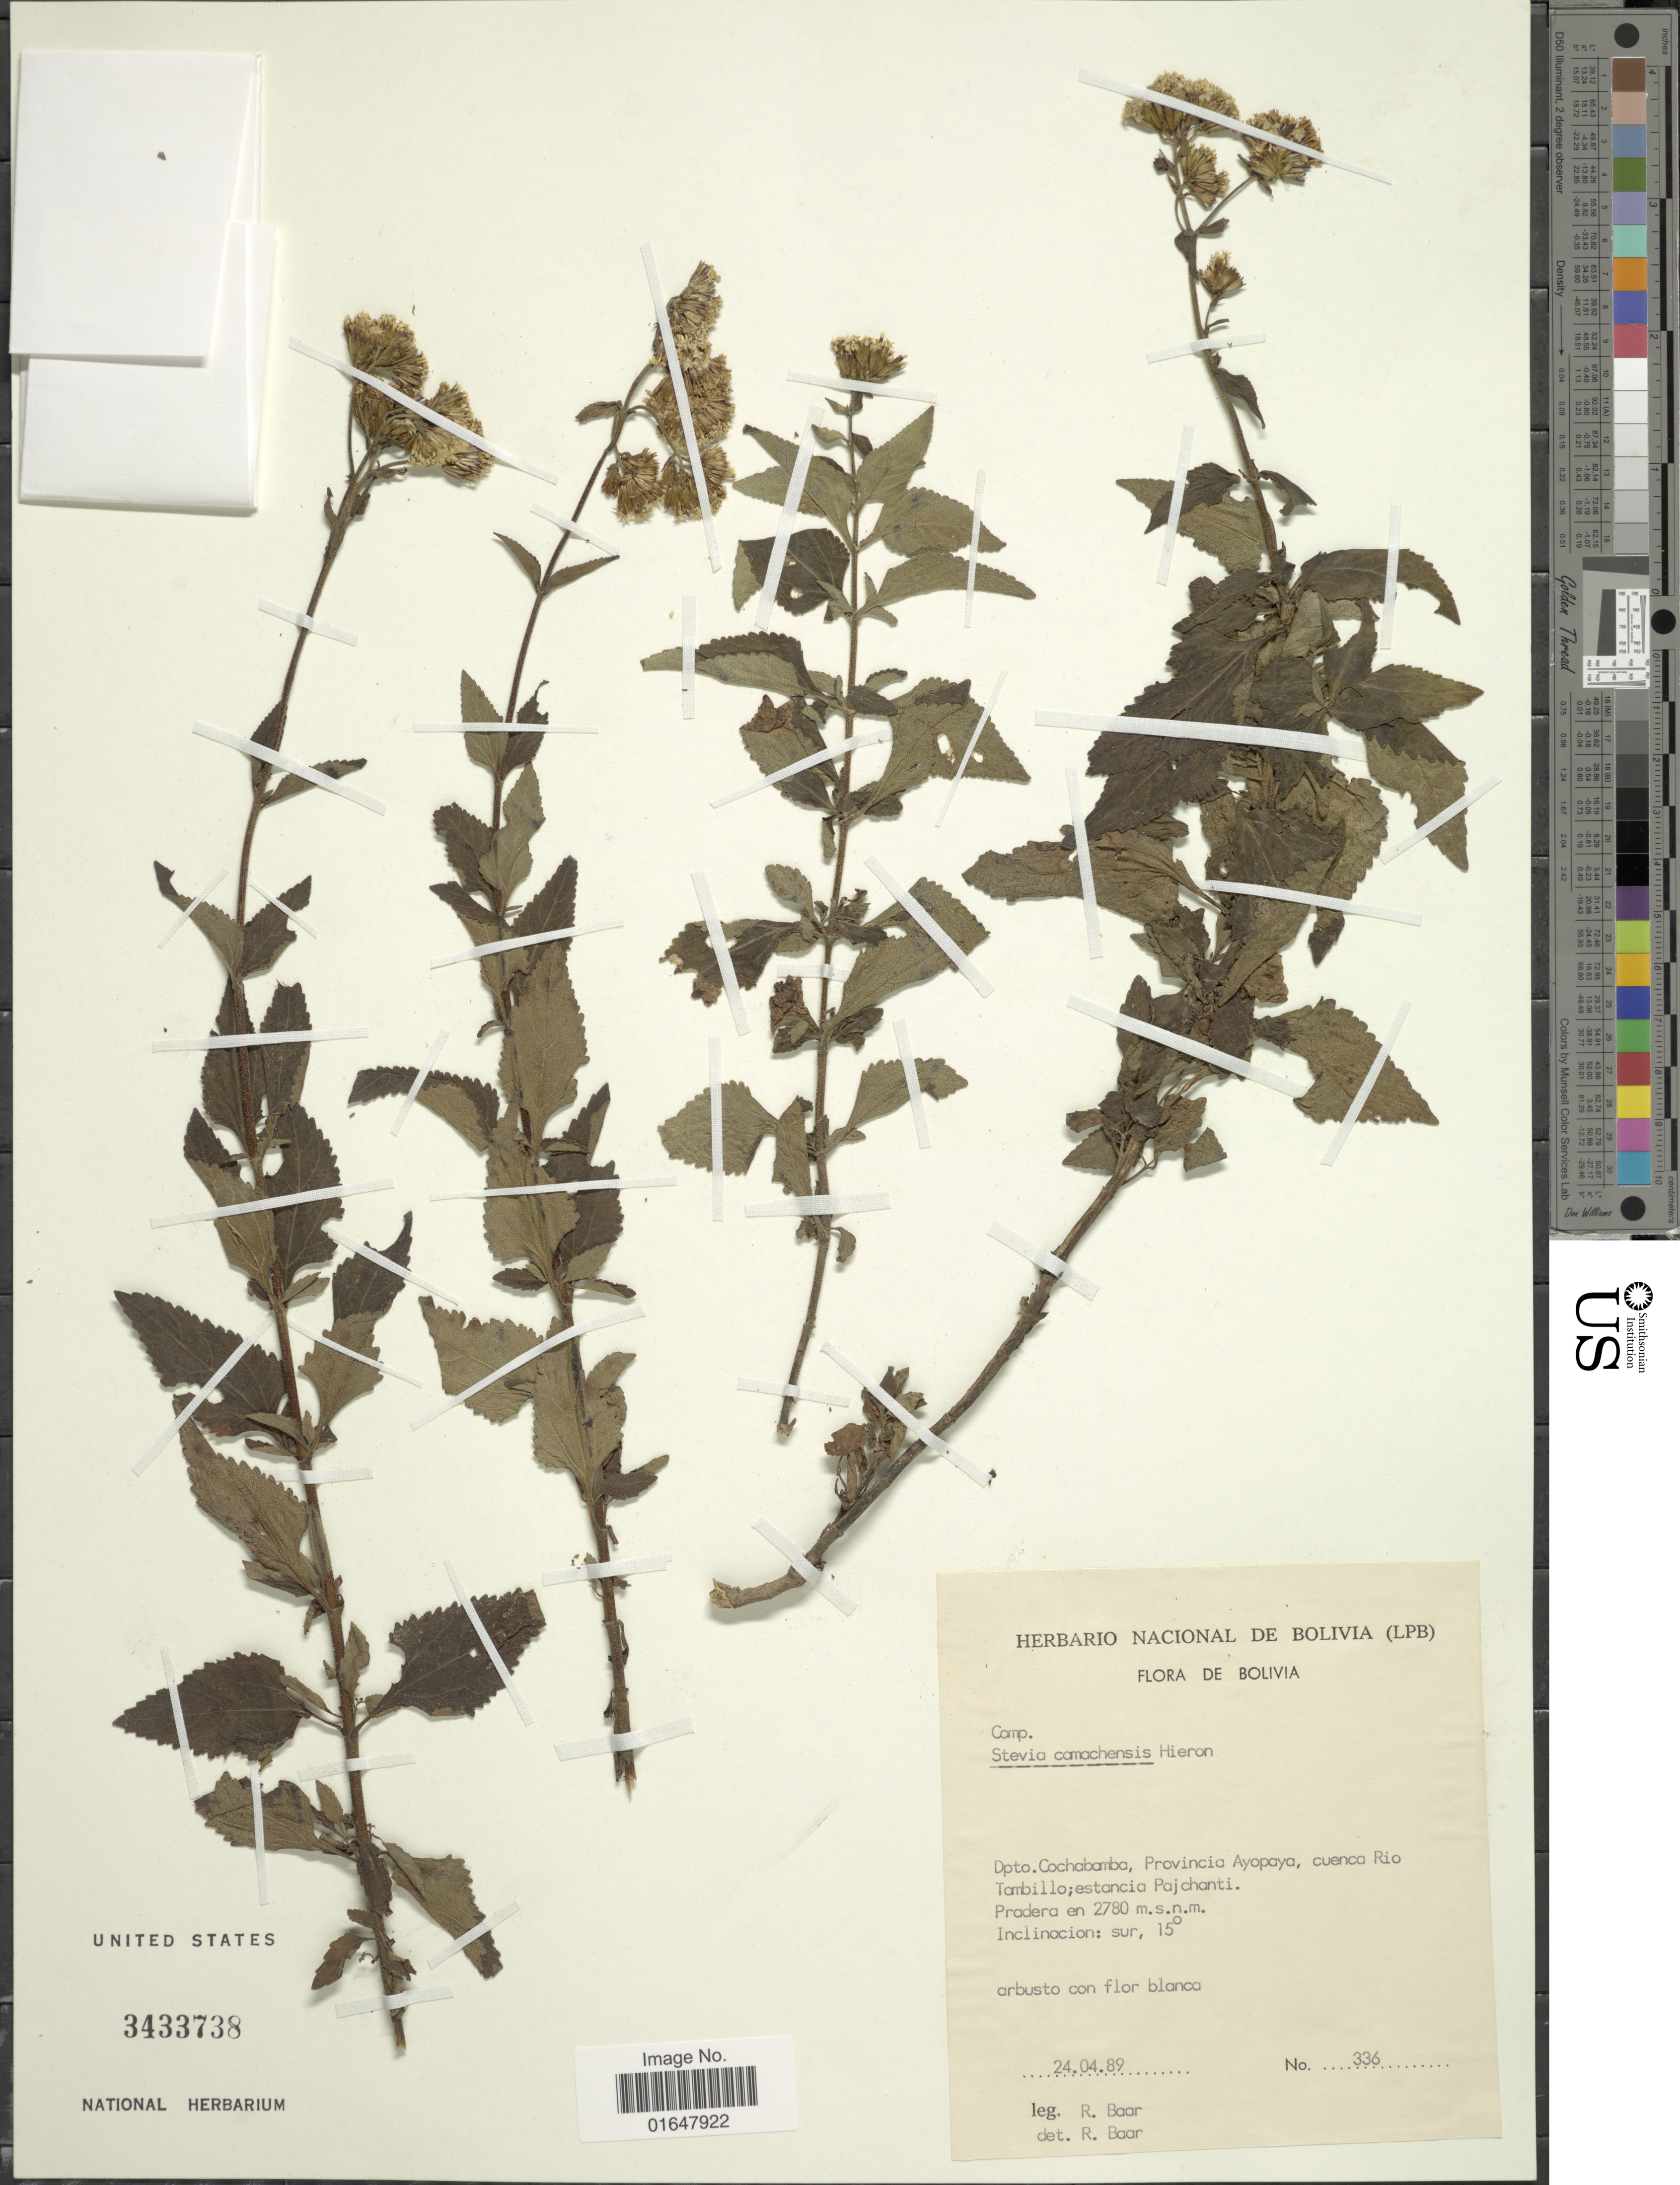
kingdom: Plantae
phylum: Tracheophyta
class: Magnoliopsida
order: Asterales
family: Asteraceae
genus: Stevia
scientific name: Stevia camachensis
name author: Hieron.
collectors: R. Baar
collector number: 336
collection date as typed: Transcribed d/m/y: 24/4/89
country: Bolivia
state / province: Cochabamba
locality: Provincia Ayopaya, cuenca Rio Tambillo, estancia Pajchanti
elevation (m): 2780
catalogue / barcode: US 3433738